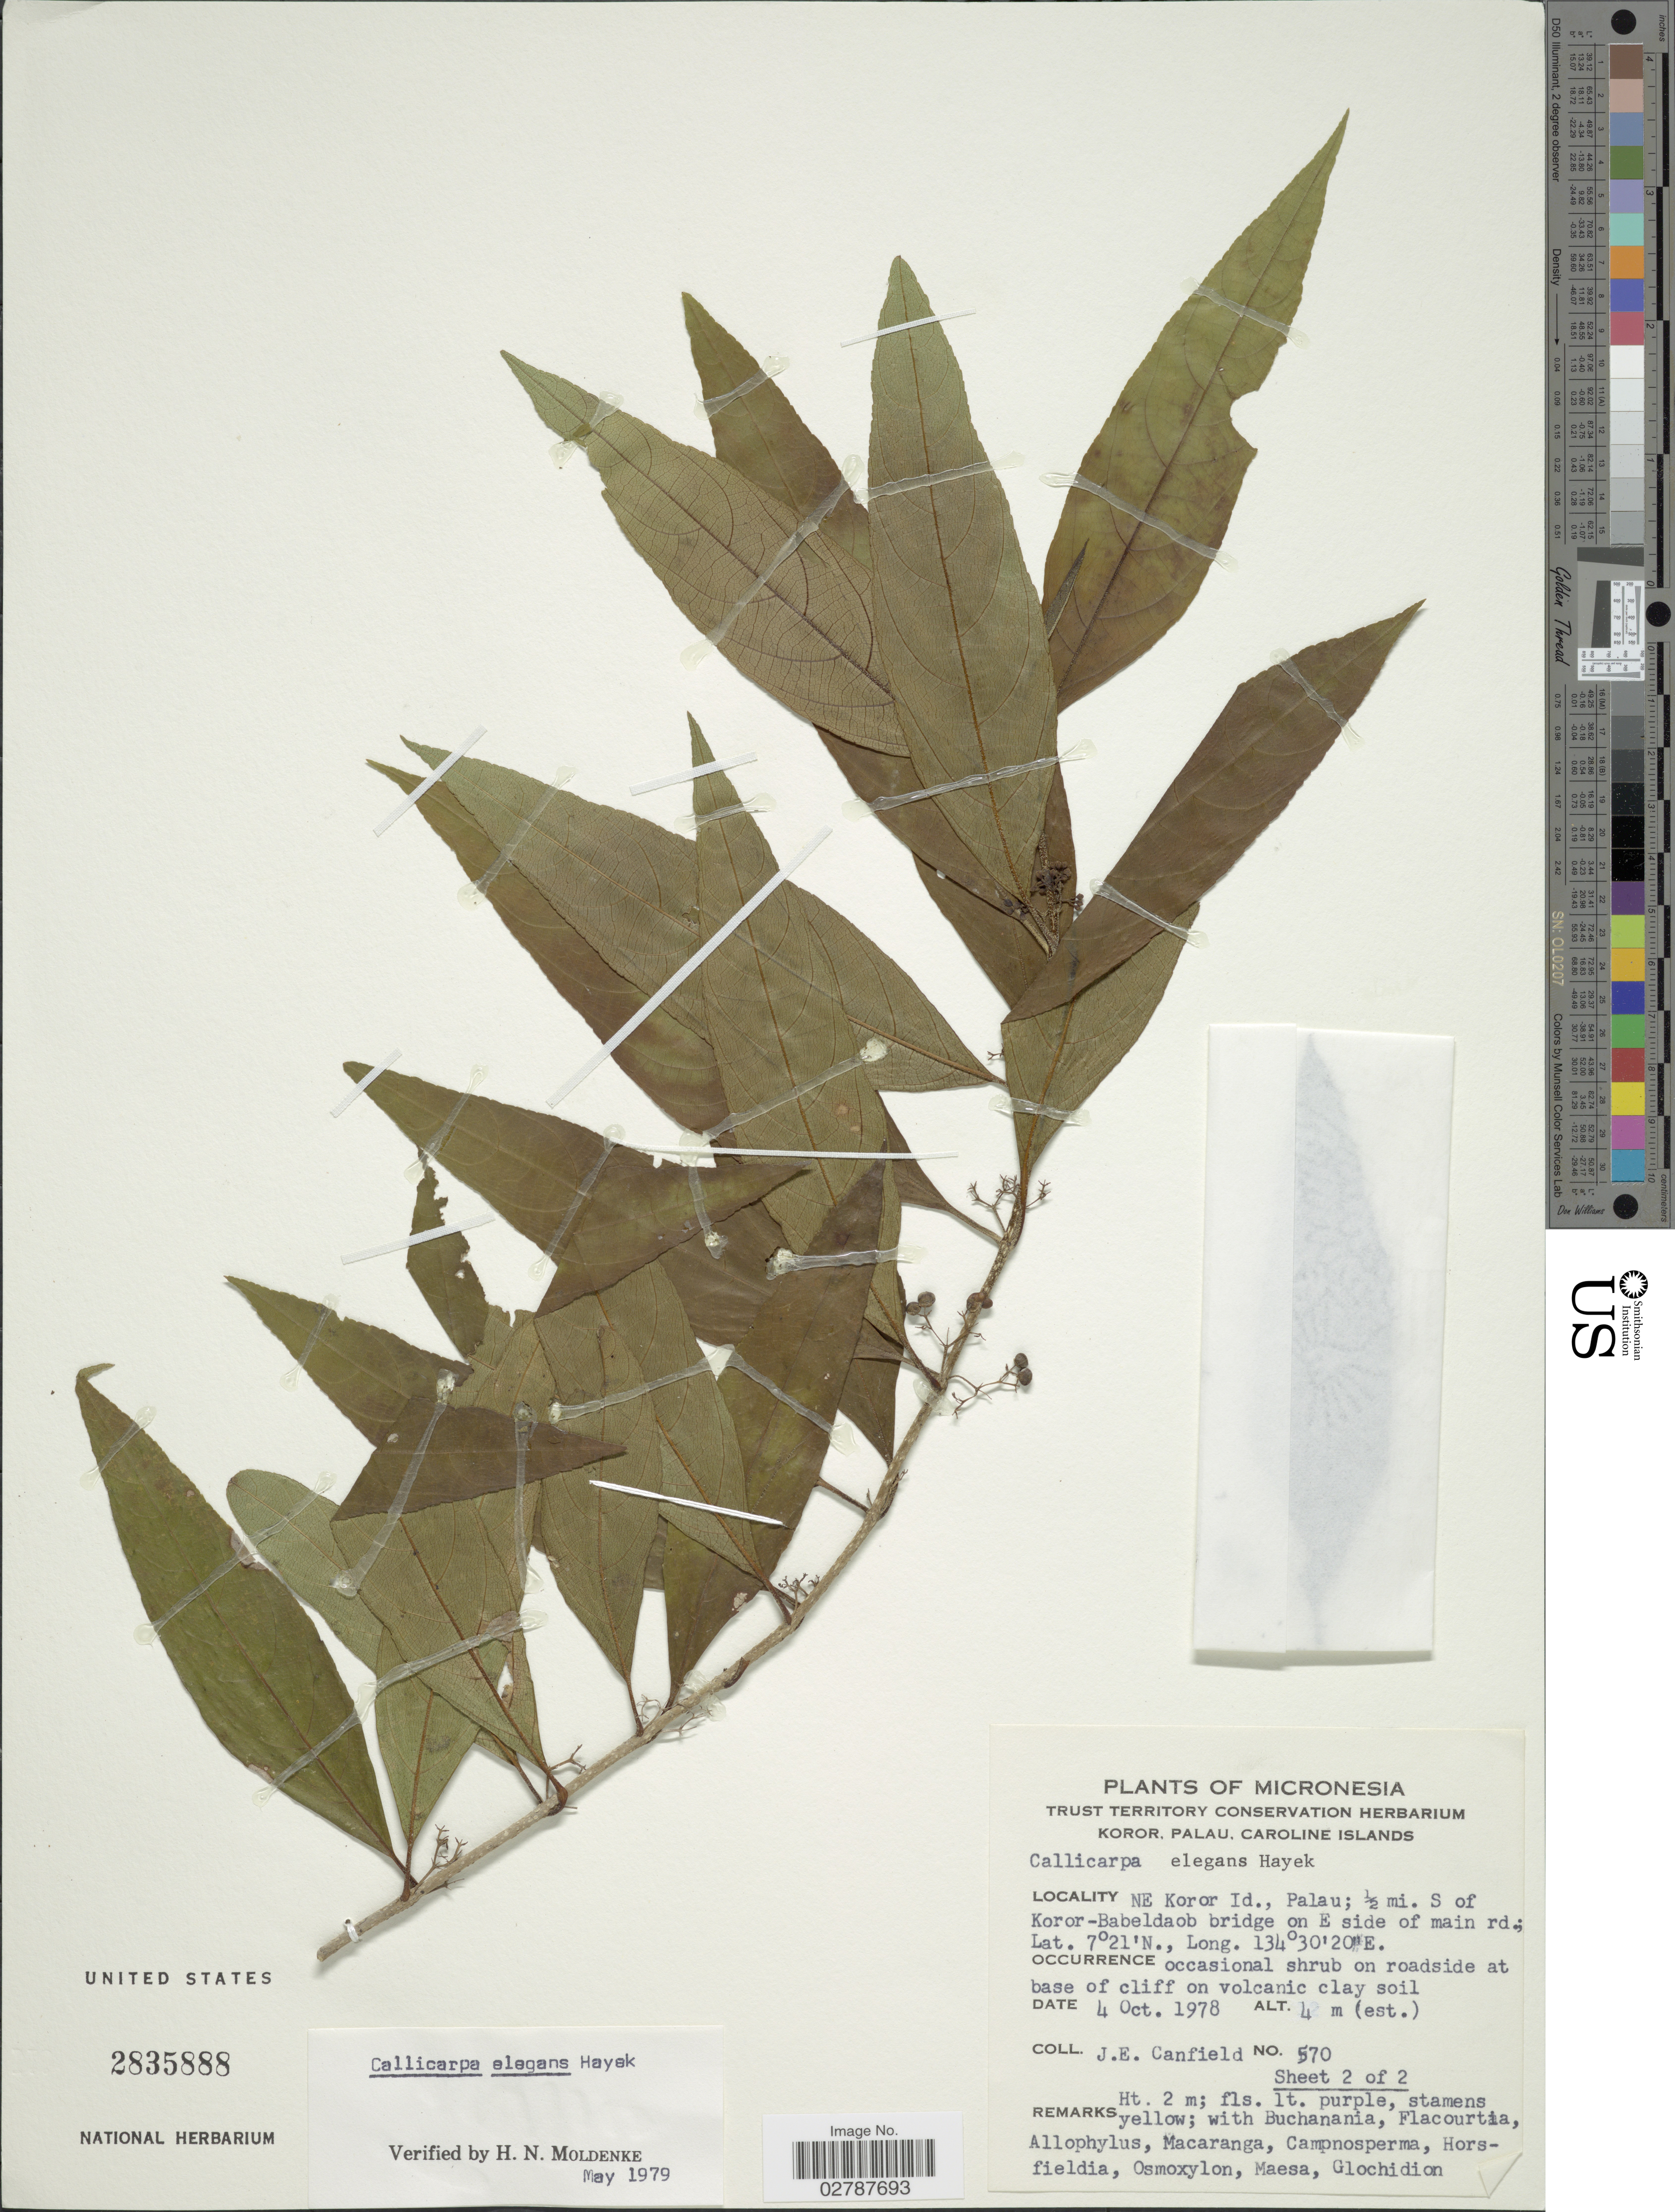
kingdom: Plantae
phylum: Tracheophyta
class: Magnoliopsida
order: Lamiales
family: Lamiaceae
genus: Callicarpa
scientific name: Callicarpa elegans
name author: Hayek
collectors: J. E. Canfield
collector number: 570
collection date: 1978-10-04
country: Palau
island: Babeldaob [Babelthuap]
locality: Micronesia. NE Koror Id., Palau; ½ mi. S. of Koro-Babeldaob bridge on E side of main rd.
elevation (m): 4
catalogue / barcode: US 2835888